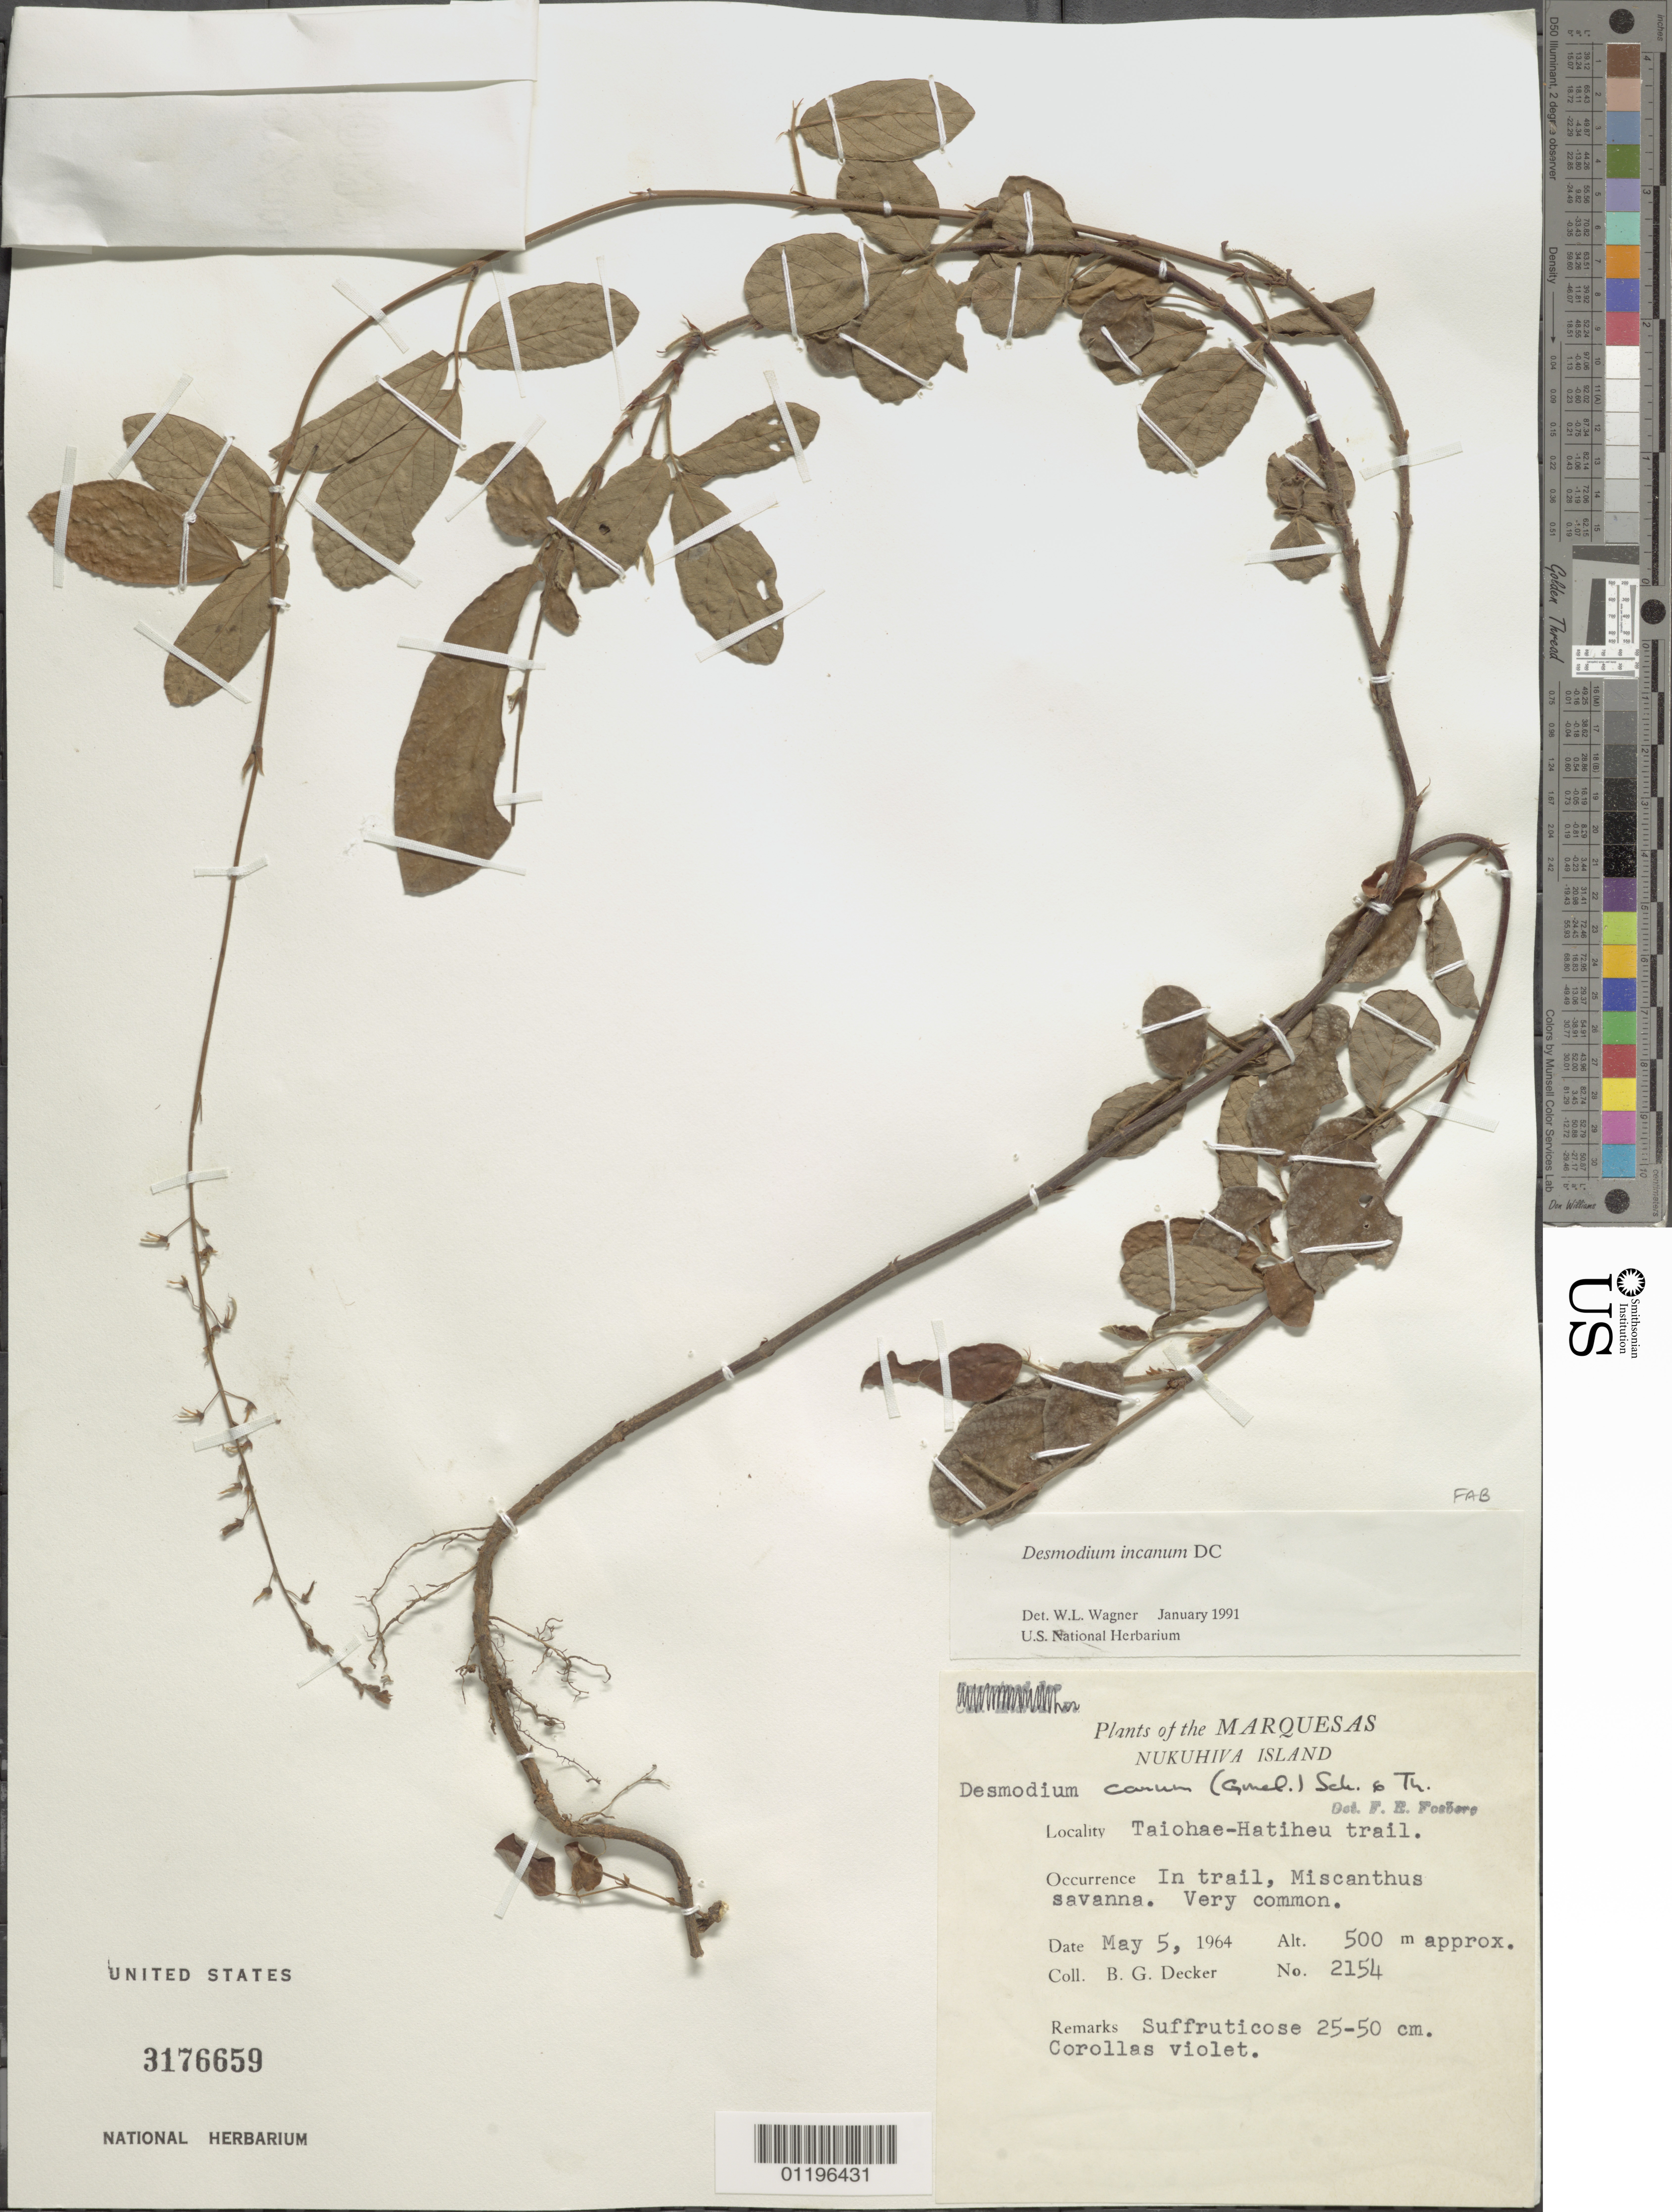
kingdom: Plantae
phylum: Tracheophyta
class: Magnoliopsida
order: Fabales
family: Fabaceae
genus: Desmodium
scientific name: Desmodium incanum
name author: (Sw.) DC.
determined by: Wagner, W. L., (BOT), Smithsonian Institution - National Museum of Natural History (UNITED STATES)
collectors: B. G. Decker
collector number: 2154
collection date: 1964-05-05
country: French Polynesia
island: Nuku Hiva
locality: Taiohae-Hatiheu Trail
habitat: In trail, Miscanthus savanna. Very common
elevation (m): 500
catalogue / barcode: US 3176659